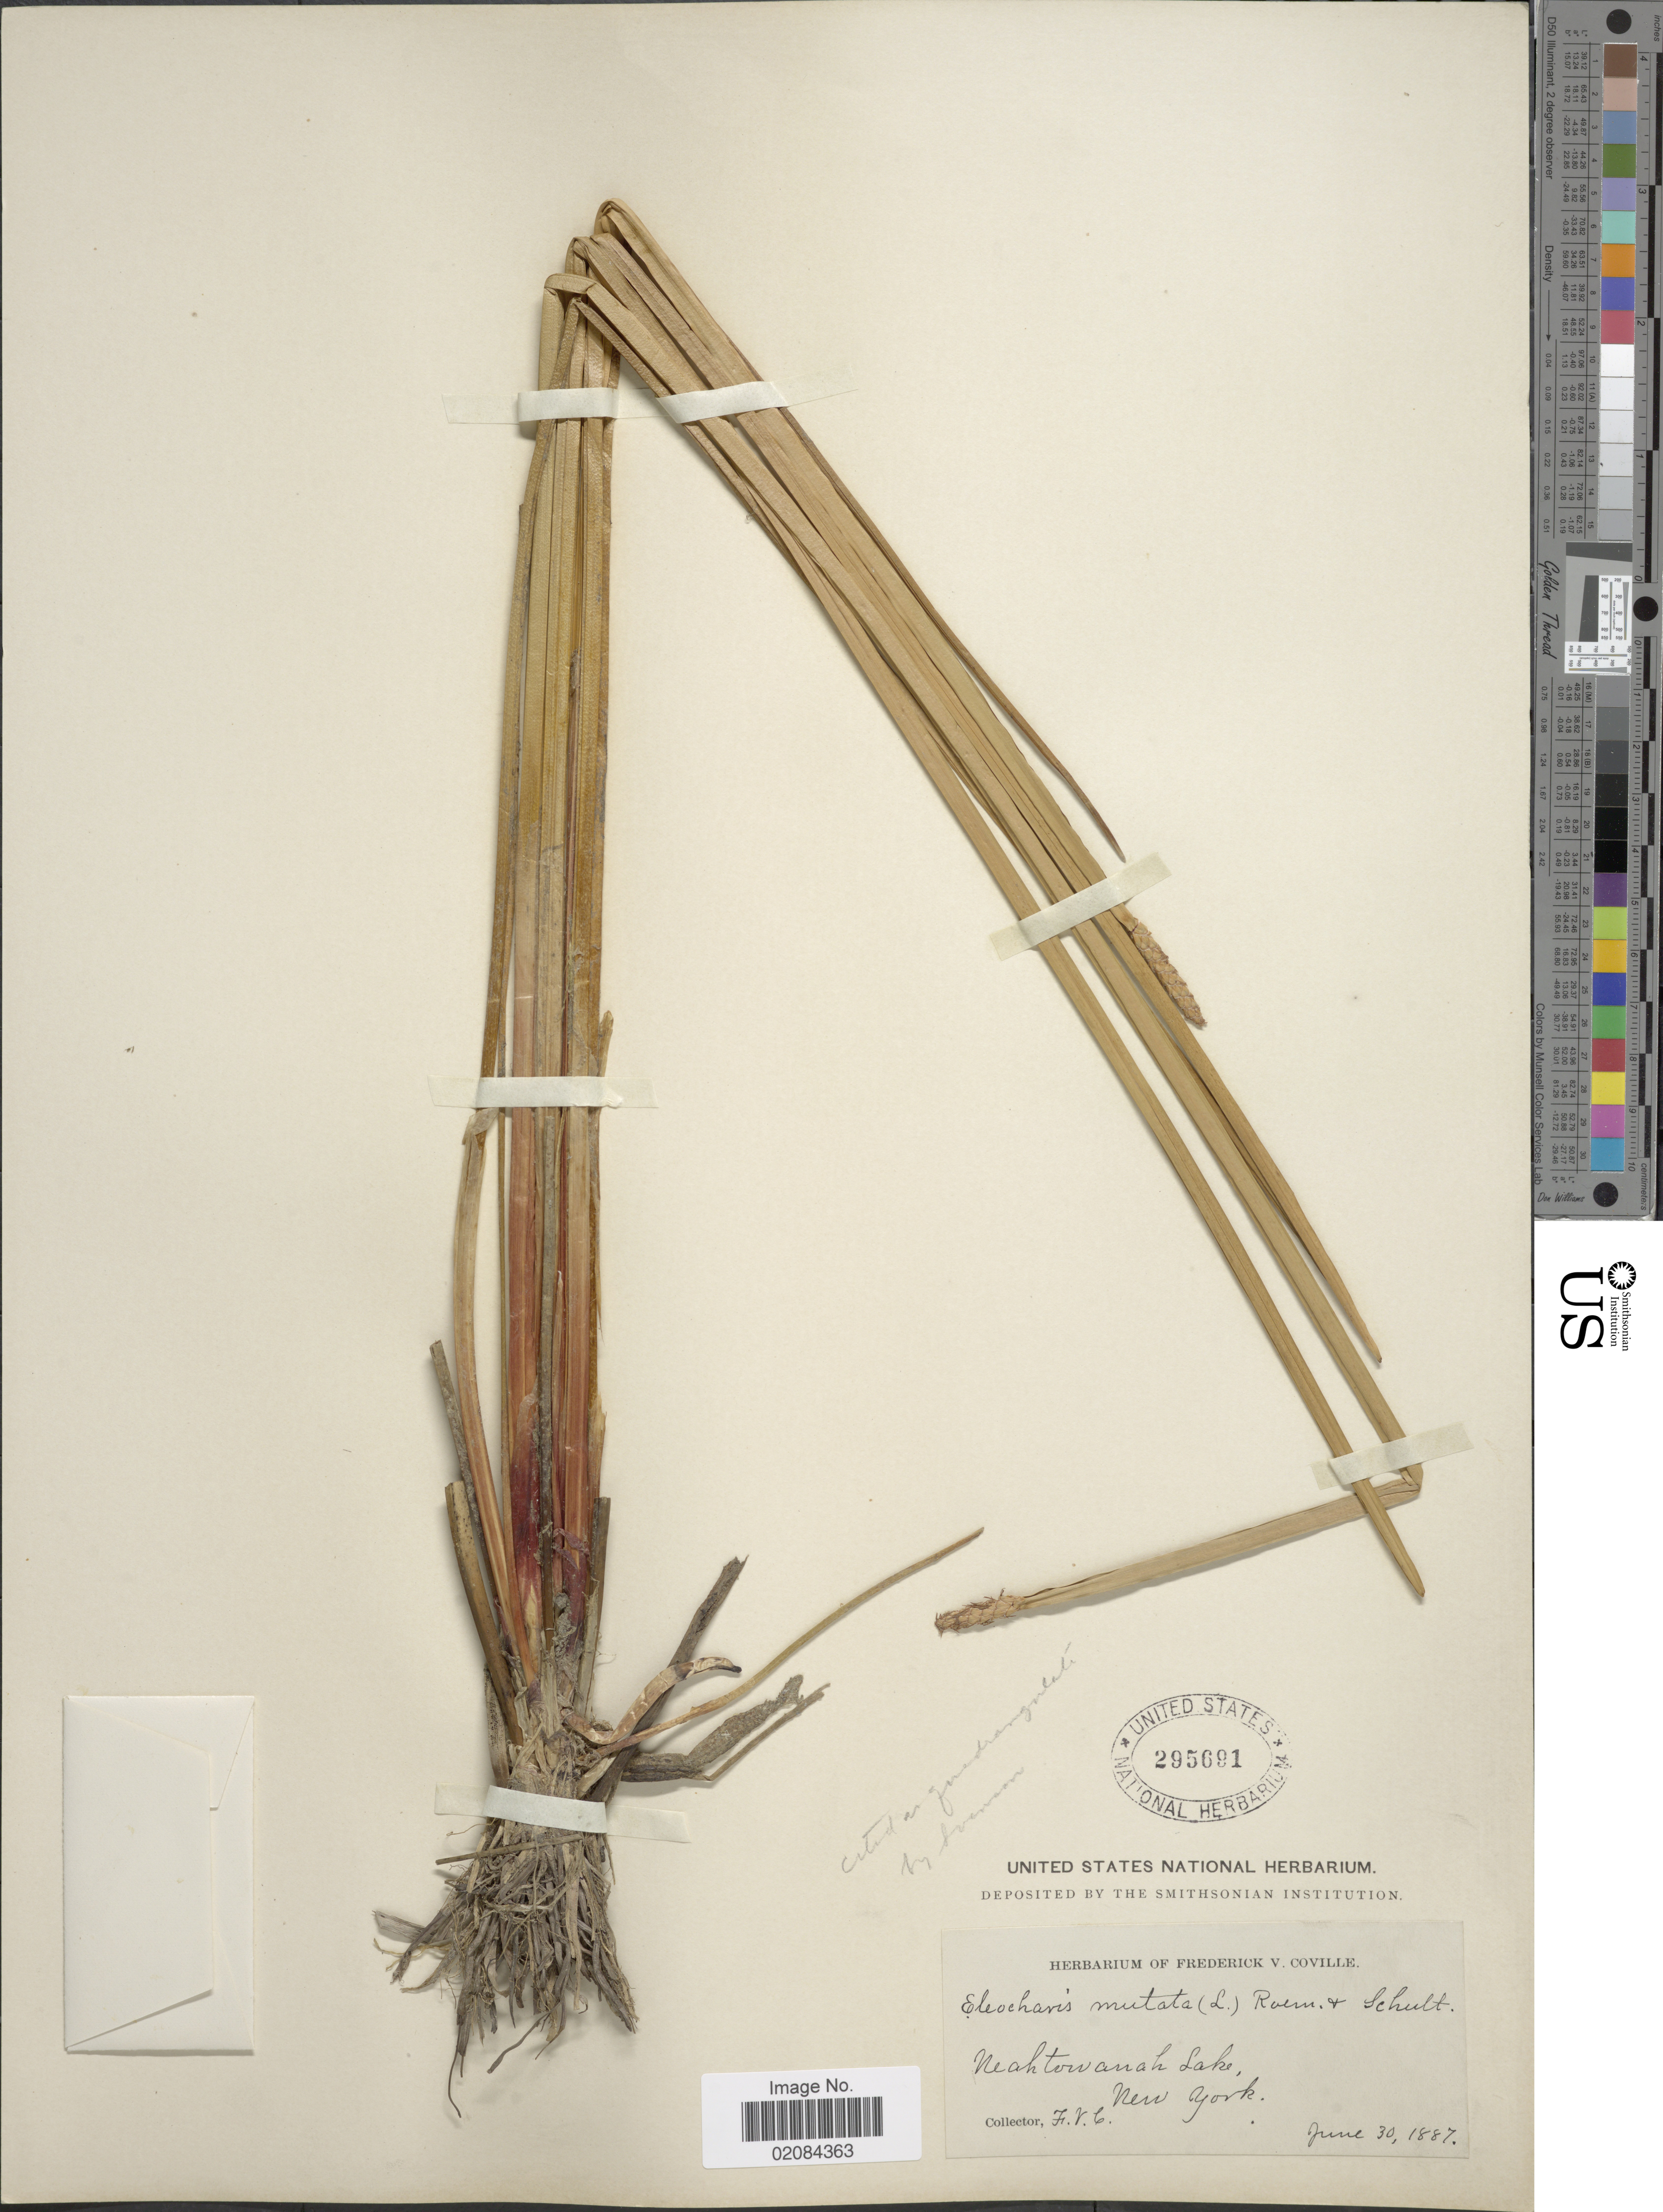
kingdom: Plantae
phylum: Tracheophyta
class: Liliopsida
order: Poales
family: Cyperaceae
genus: Eleocharis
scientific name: Eleocharis quadrangulata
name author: (Michx.) Roem. & Schult.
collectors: F. V. Coville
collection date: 1887-06-30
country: United States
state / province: New York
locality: Neahtowanah Lake. New York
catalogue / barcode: US 295691